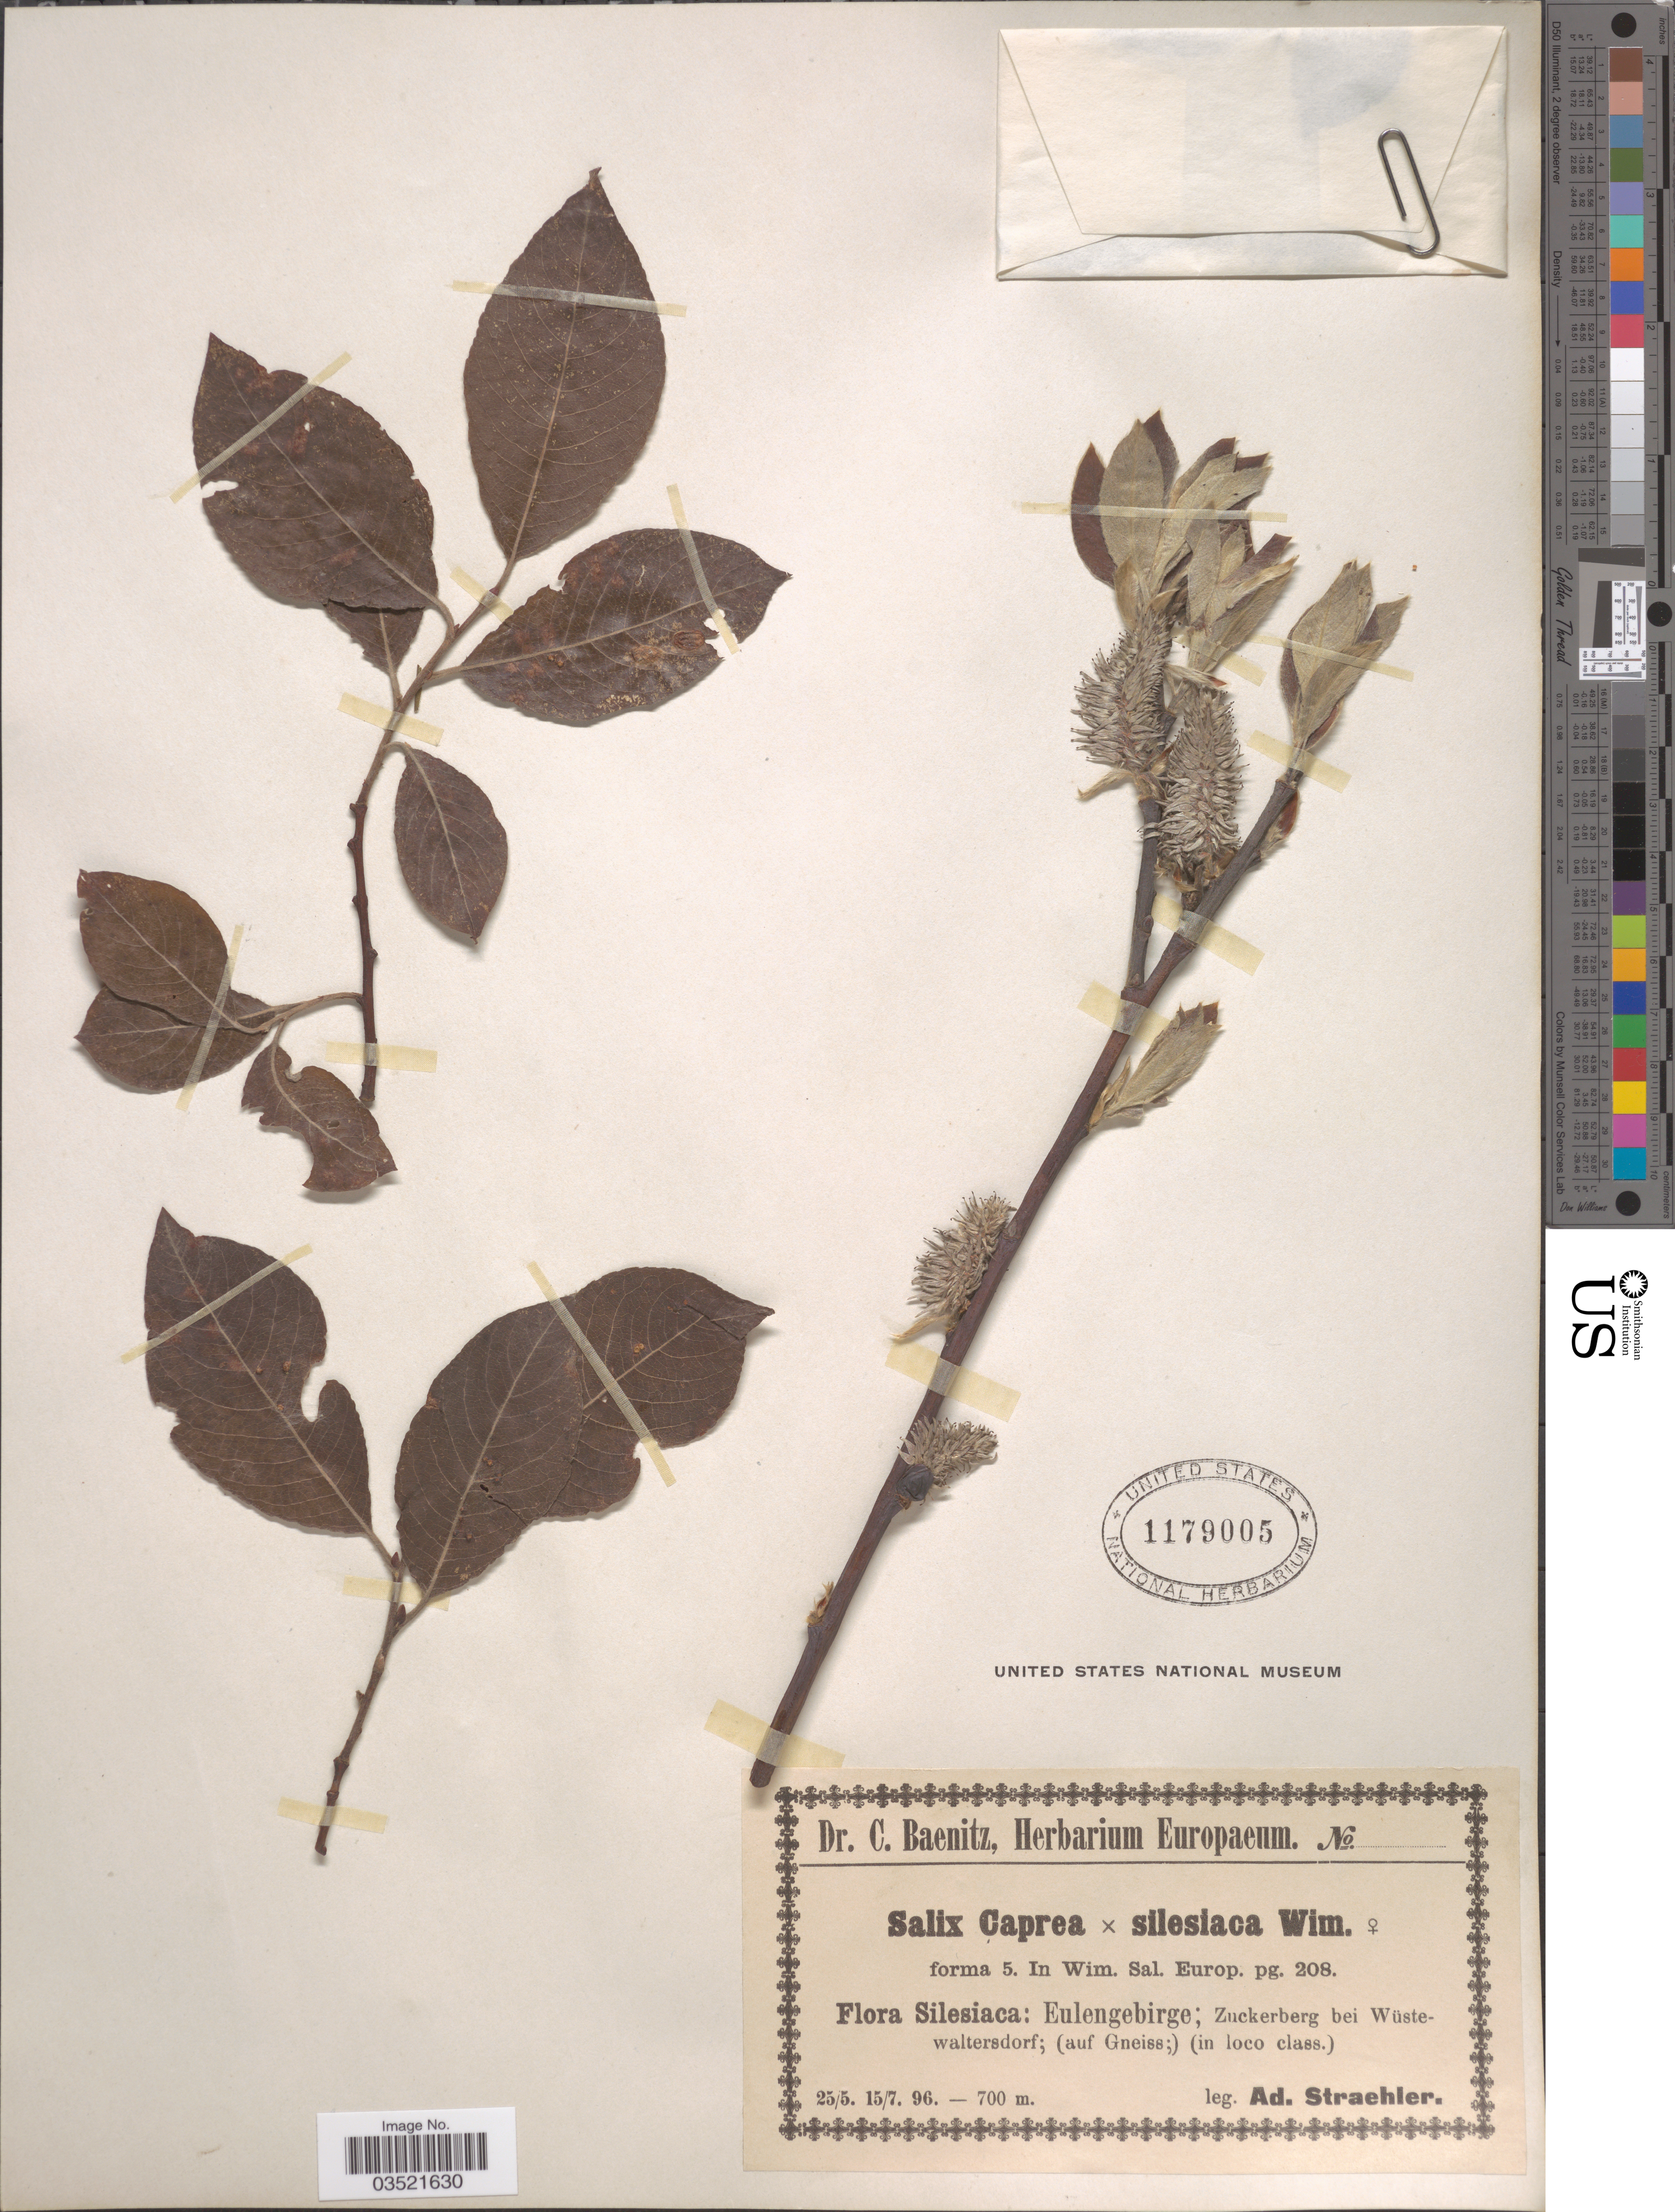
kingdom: Plantae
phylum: Tracheophyta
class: Magnoliopsida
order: Malpighiales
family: Salicaceae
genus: Salix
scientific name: Salix caprea x S. silesiaca Willd.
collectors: A. Straehler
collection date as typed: Transcribed d/m/y: 25/5/96 to 15/7/96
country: Poland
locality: Silesiaca: Eulengebirge; Zuckerberg bei Wüstewaltersdorf, (auf Gneiss;) (in loco class.).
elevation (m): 700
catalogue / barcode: US 1179005